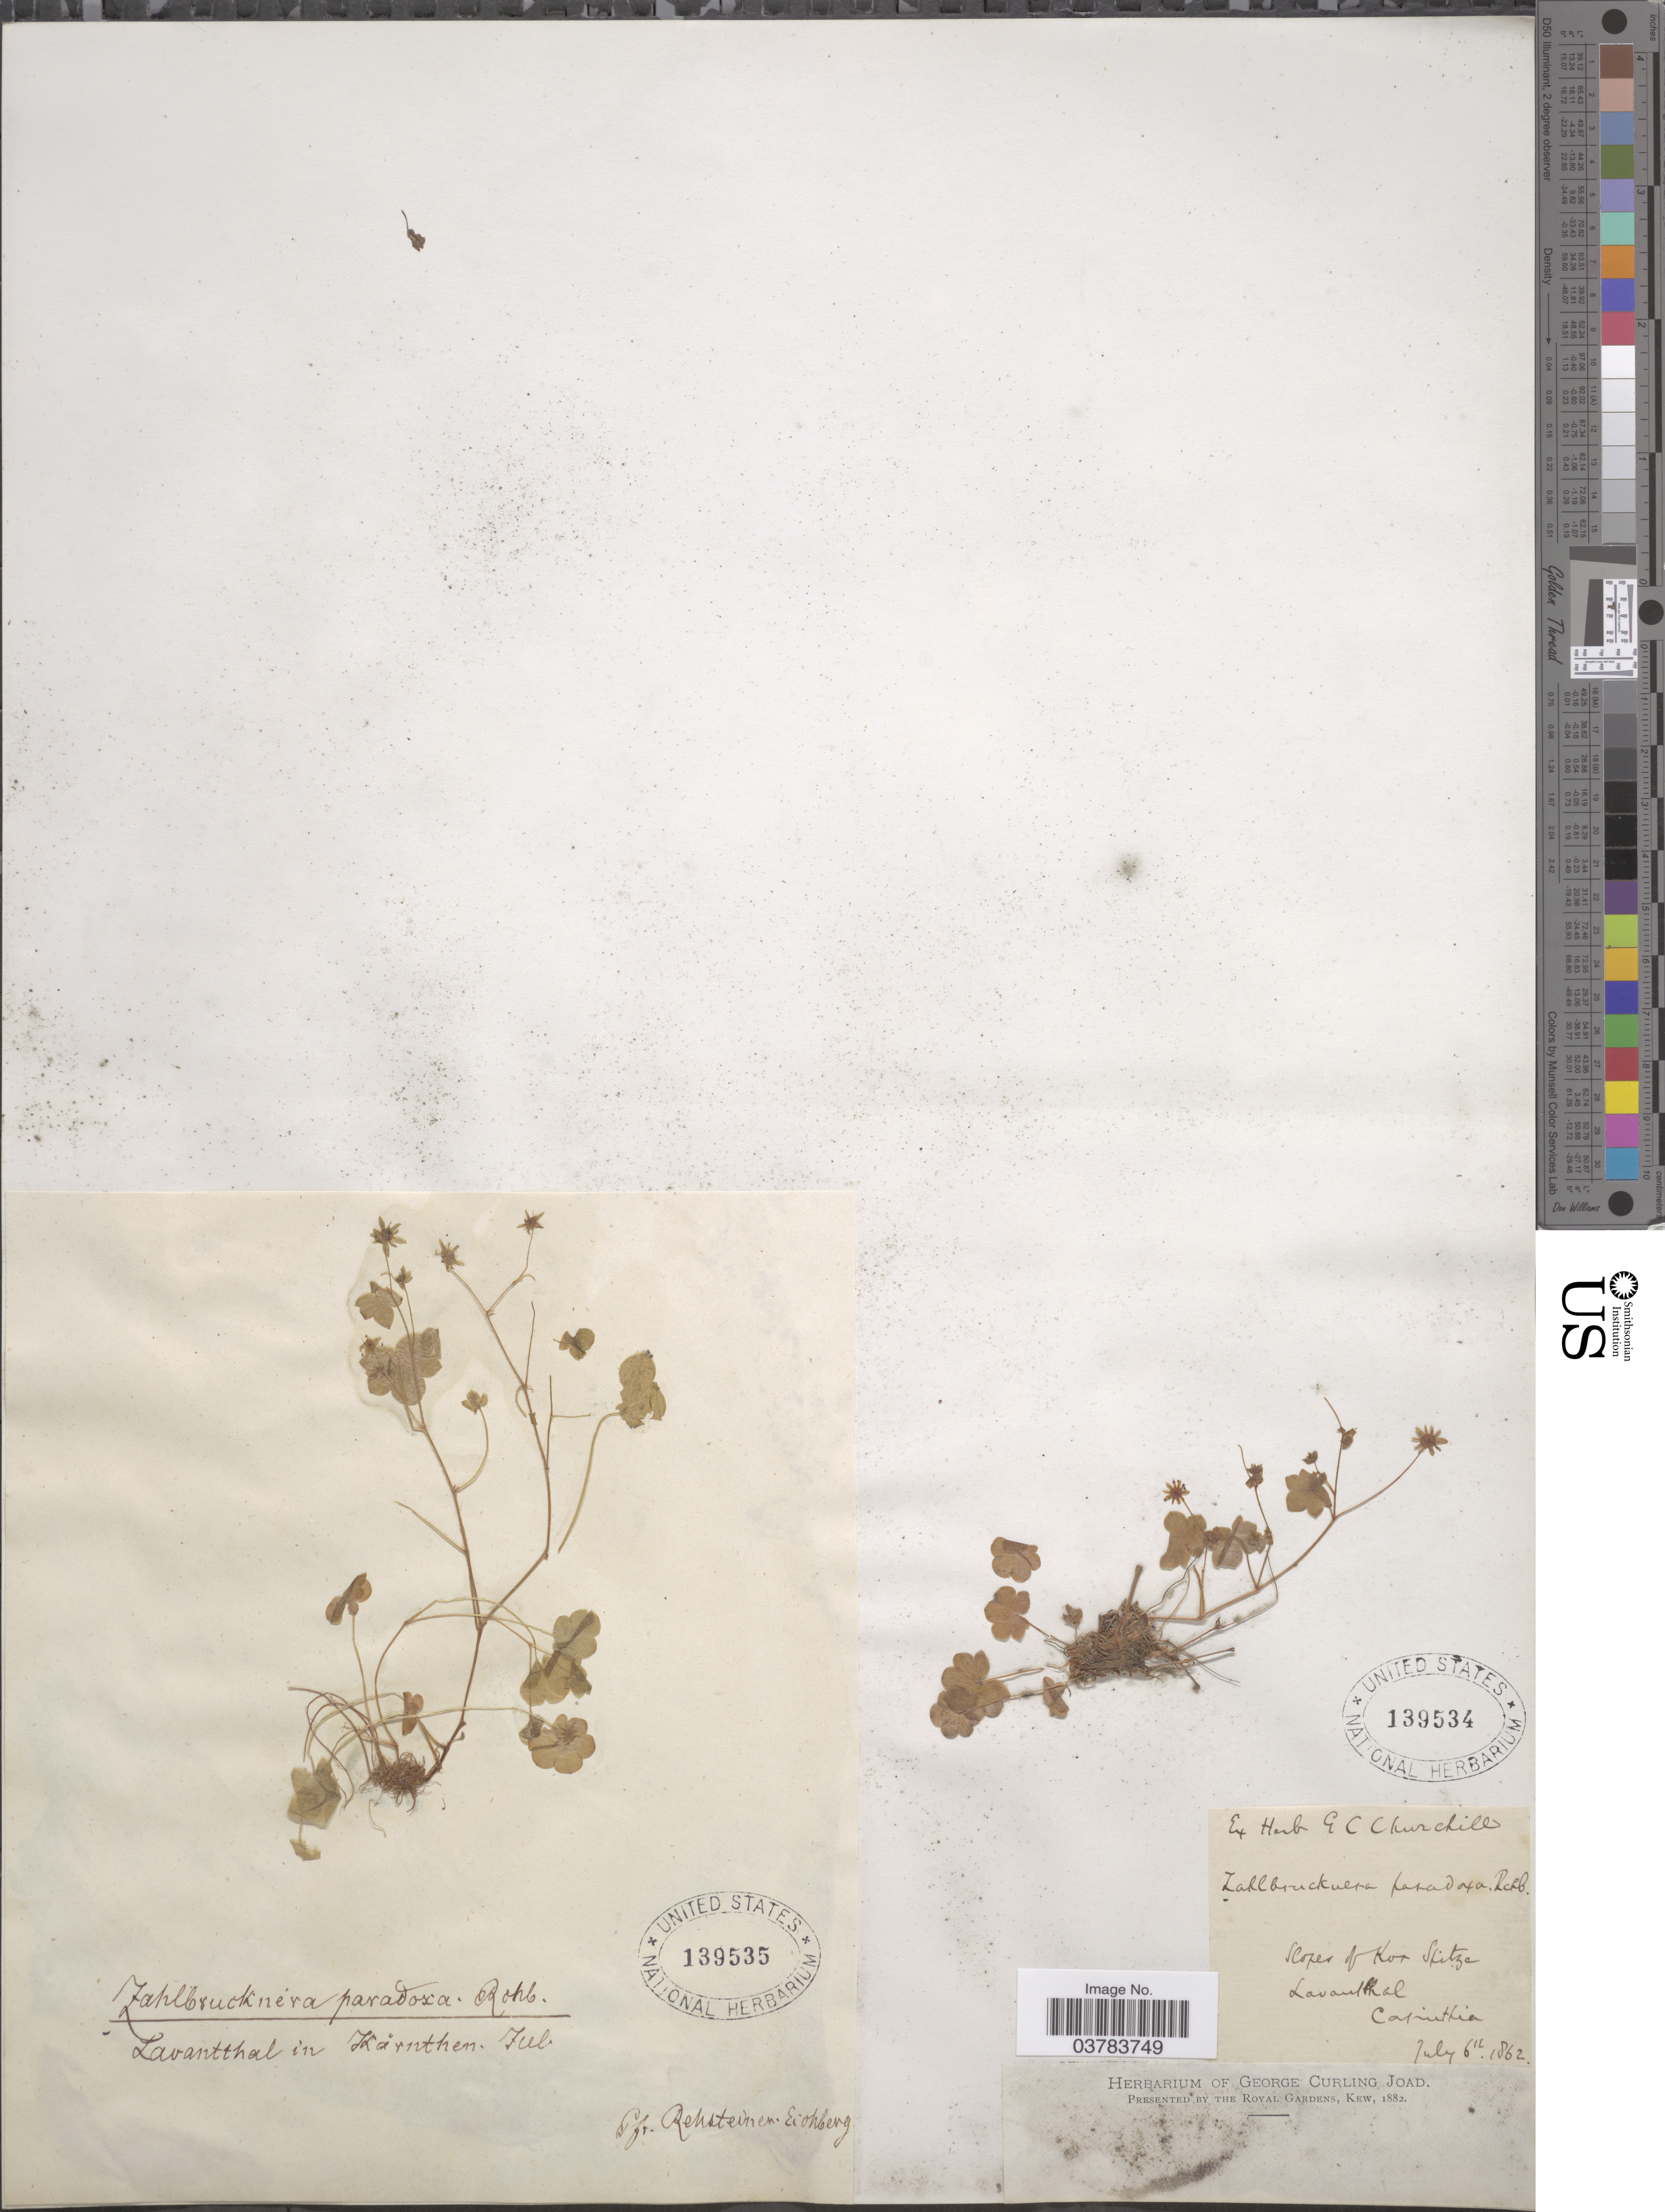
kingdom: Plantae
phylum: Tracheophyta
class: Magnoliopsida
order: Saxifragales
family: Saxifragaceae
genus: Saxifraga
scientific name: Saxifraga paradoxa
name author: Sternb.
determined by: Strong, Mark T., (BOT), Smithsonian Institution - National Museum of Natural History (UNITED STATES)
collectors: Rehsteiner & Eichberg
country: Austria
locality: Lavantthal in Karnthen.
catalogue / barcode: US 139535